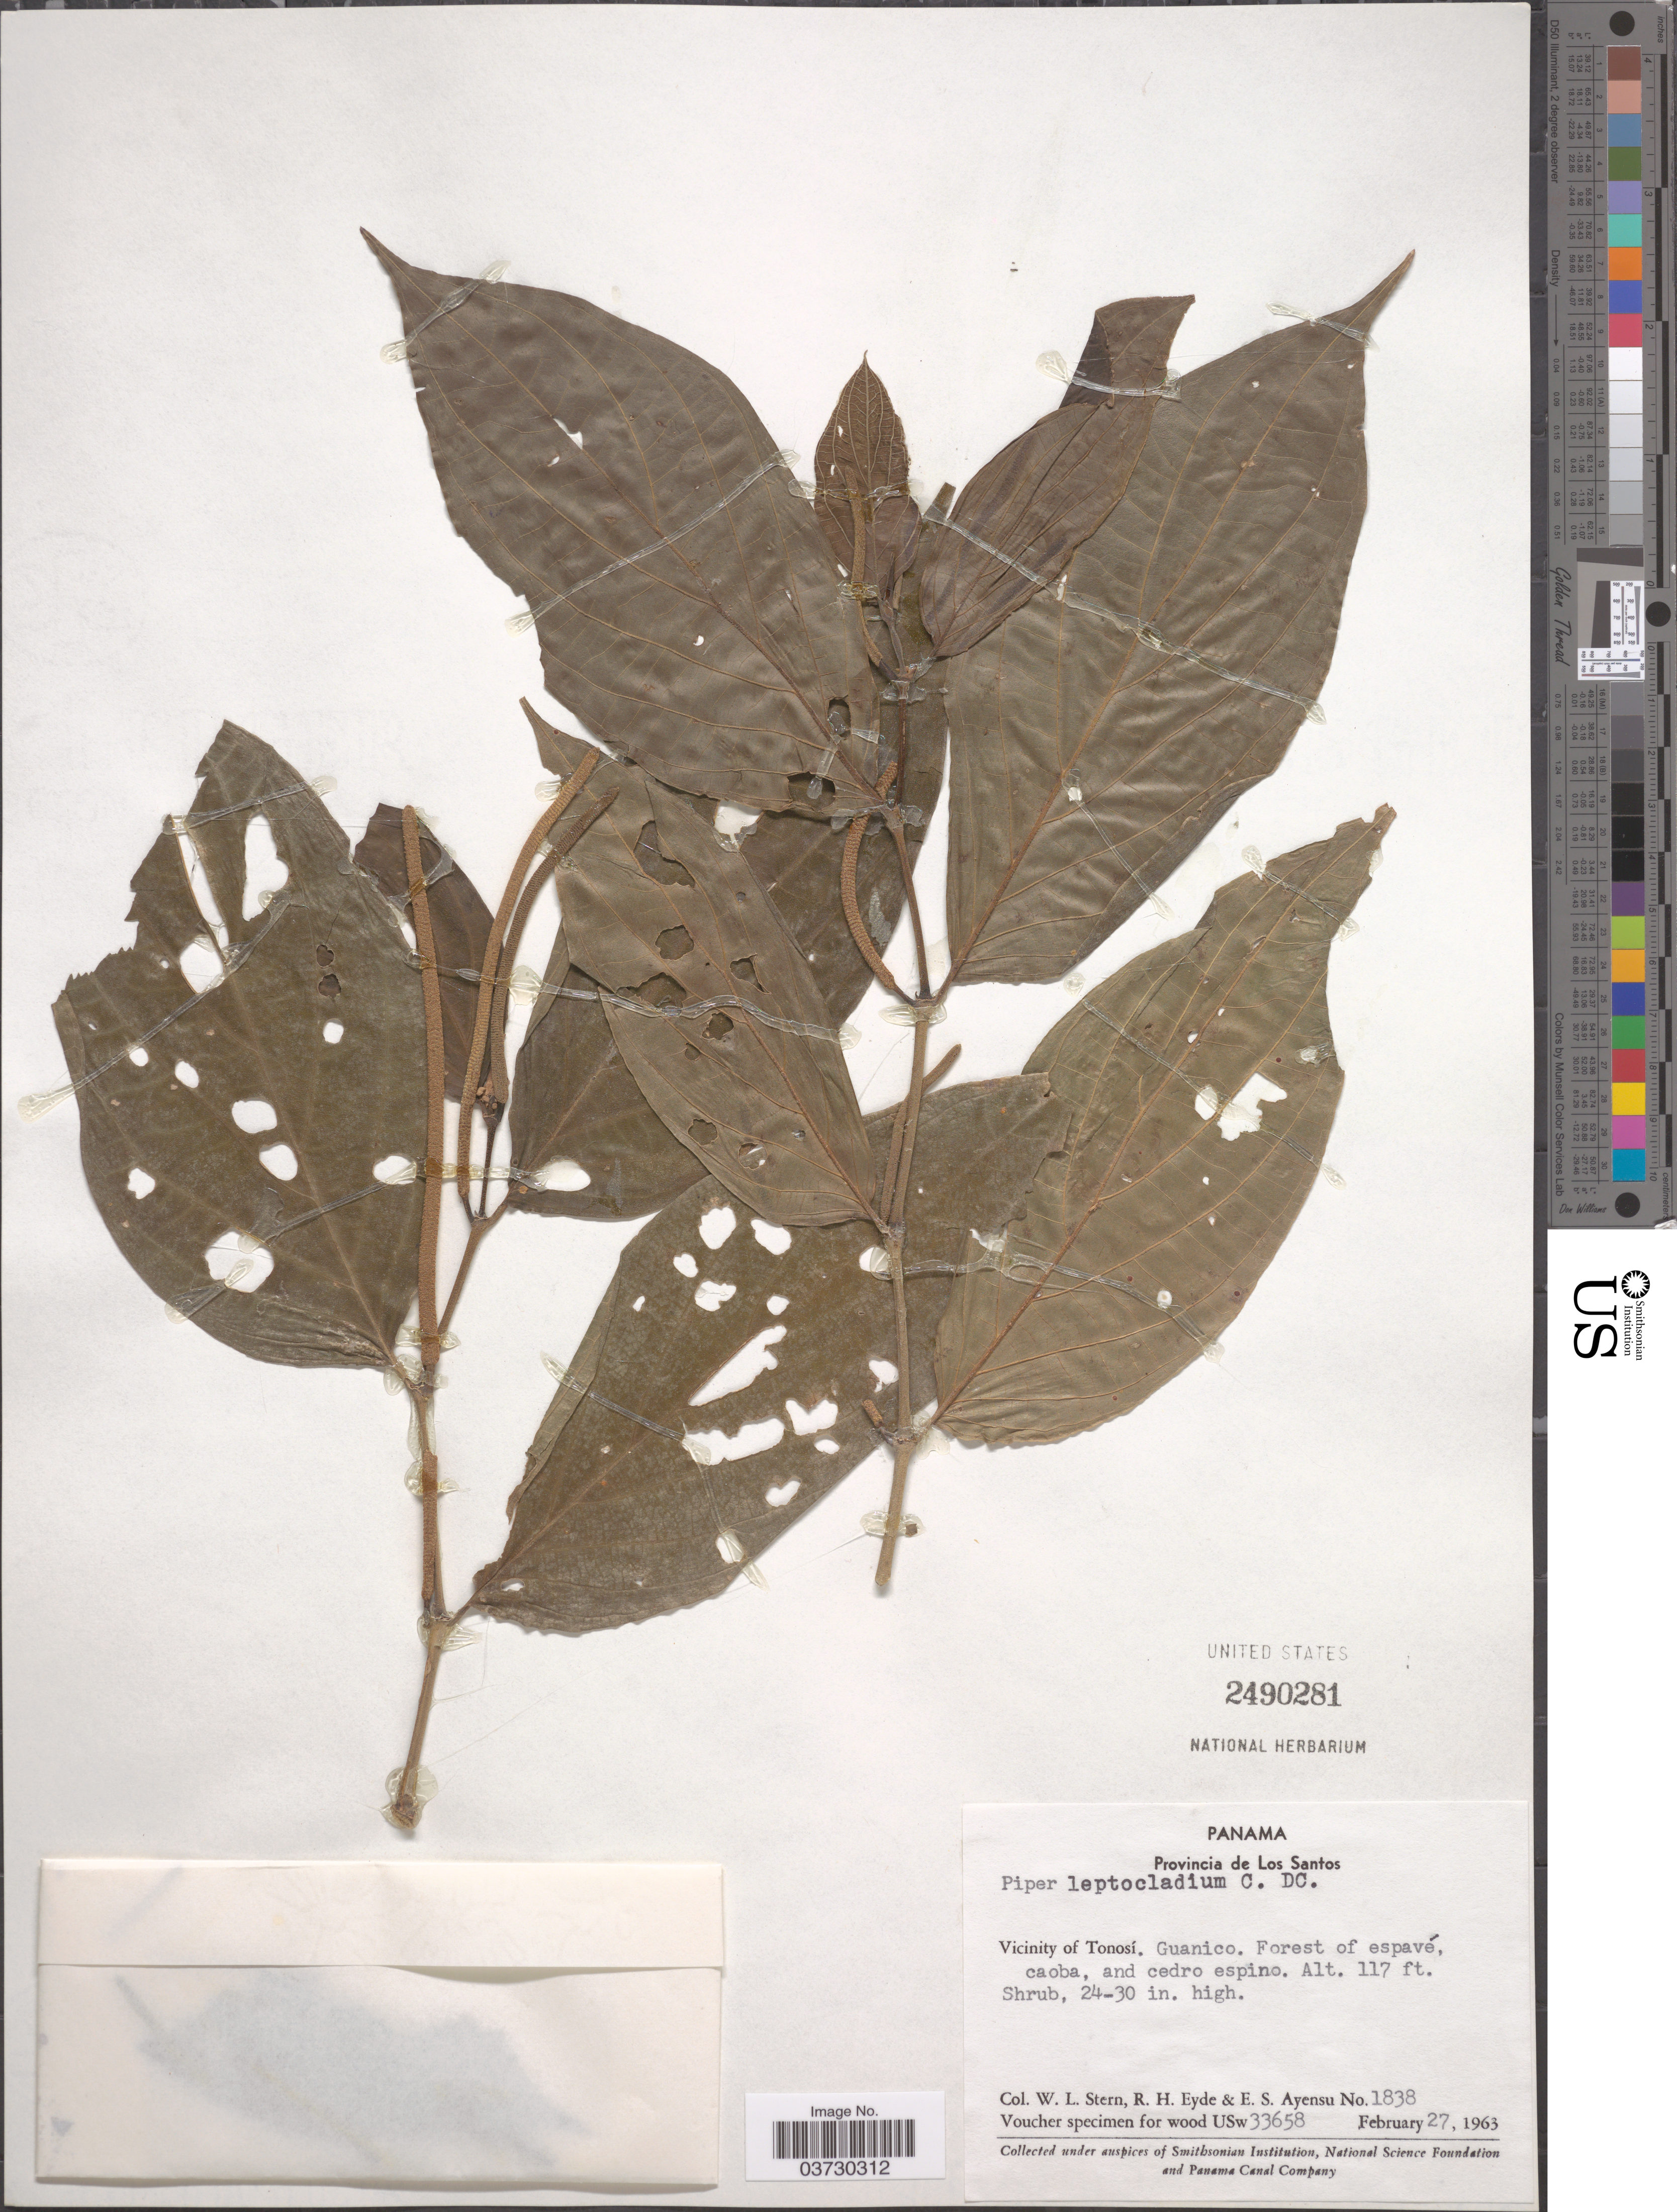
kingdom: Plantae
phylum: Tracheophyta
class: Magnoliopsida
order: Piperales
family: Piperaceae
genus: Piper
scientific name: Piper leptocladum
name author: C. DC.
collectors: W. L. Stern, R. H. Eyde & E. S. Ayensu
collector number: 1838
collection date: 1963-02-27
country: Panama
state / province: Los Santos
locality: Vicinity of Tonosí. Guanico.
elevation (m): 36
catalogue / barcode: US 2490281